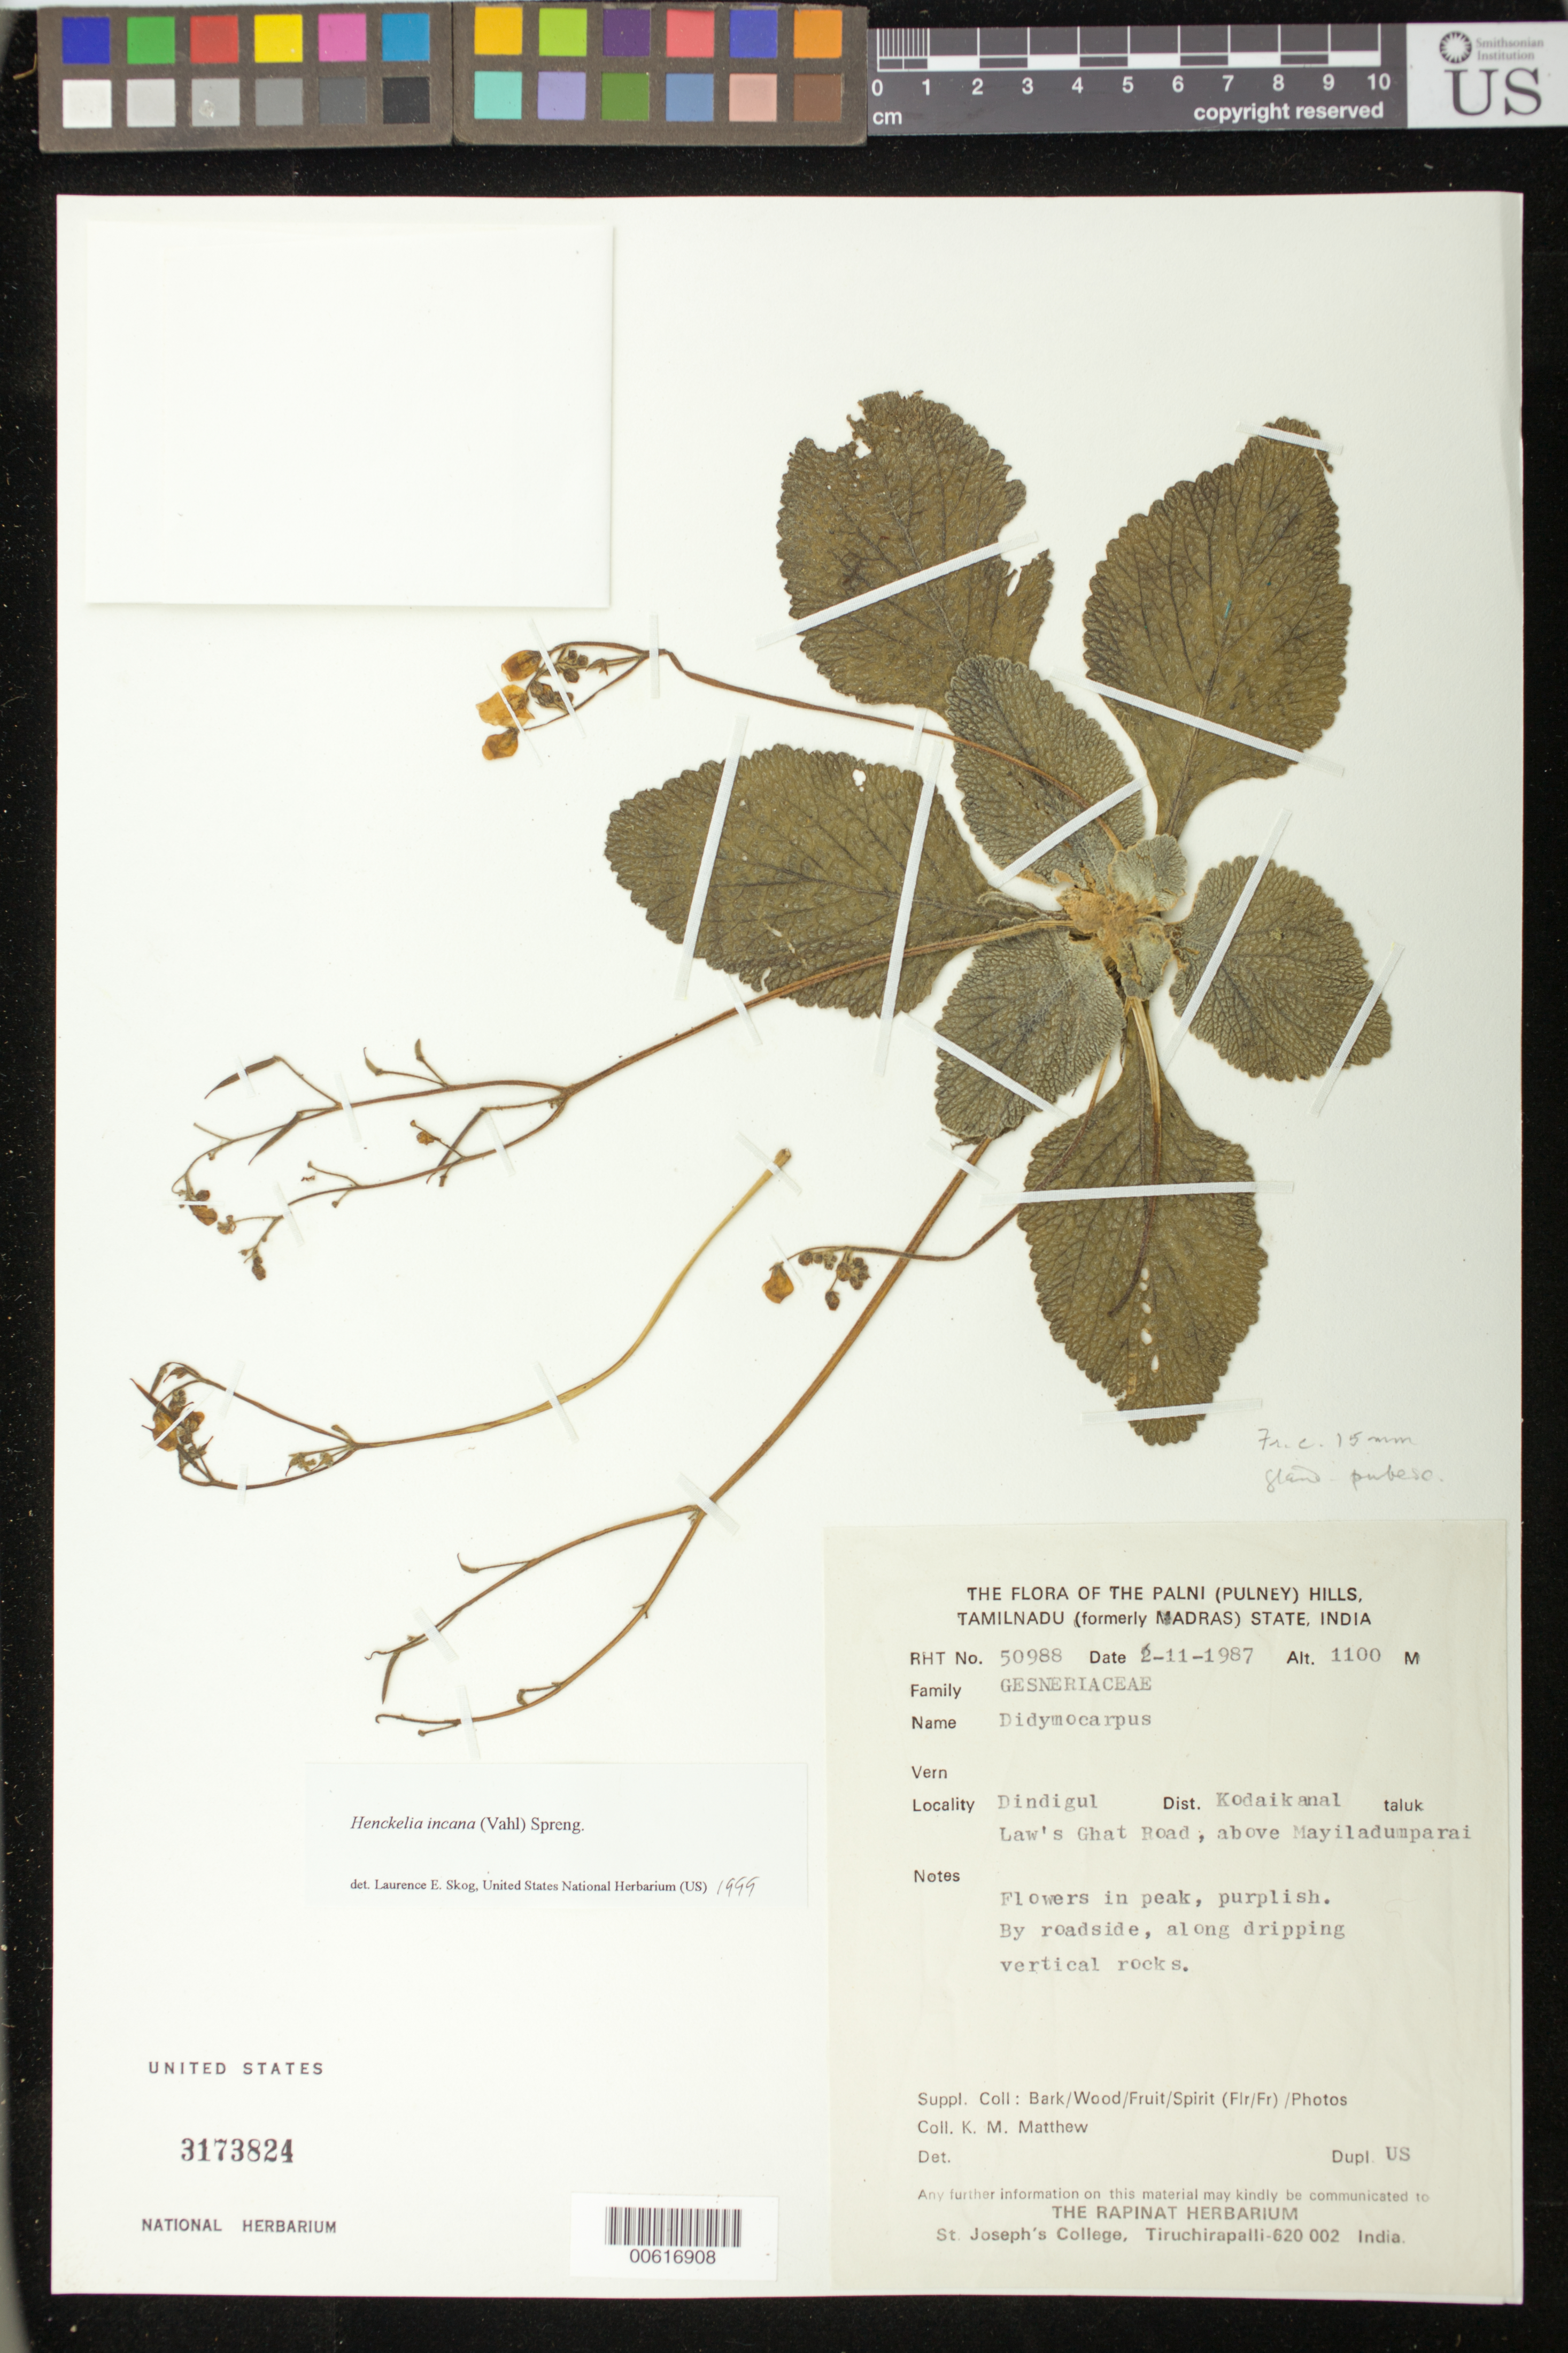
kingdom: Plantae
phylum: Tracheophyta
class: Magnoliopsida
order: Lamiales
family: Gesneriaceae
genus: Henckelia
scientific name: Henckelia incana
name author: (Vahl) Spreng.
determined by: Skog, Laurence E.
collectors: K. M. Matthew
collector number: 50988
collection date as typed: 02 Nov 1987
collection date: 1987-11-02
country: India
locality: Dingigul, kodaikanal taluk, law's ghat road, above mayiladumparai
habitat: By roadside, along dripping vertical rocks.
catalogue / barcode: US 3173824